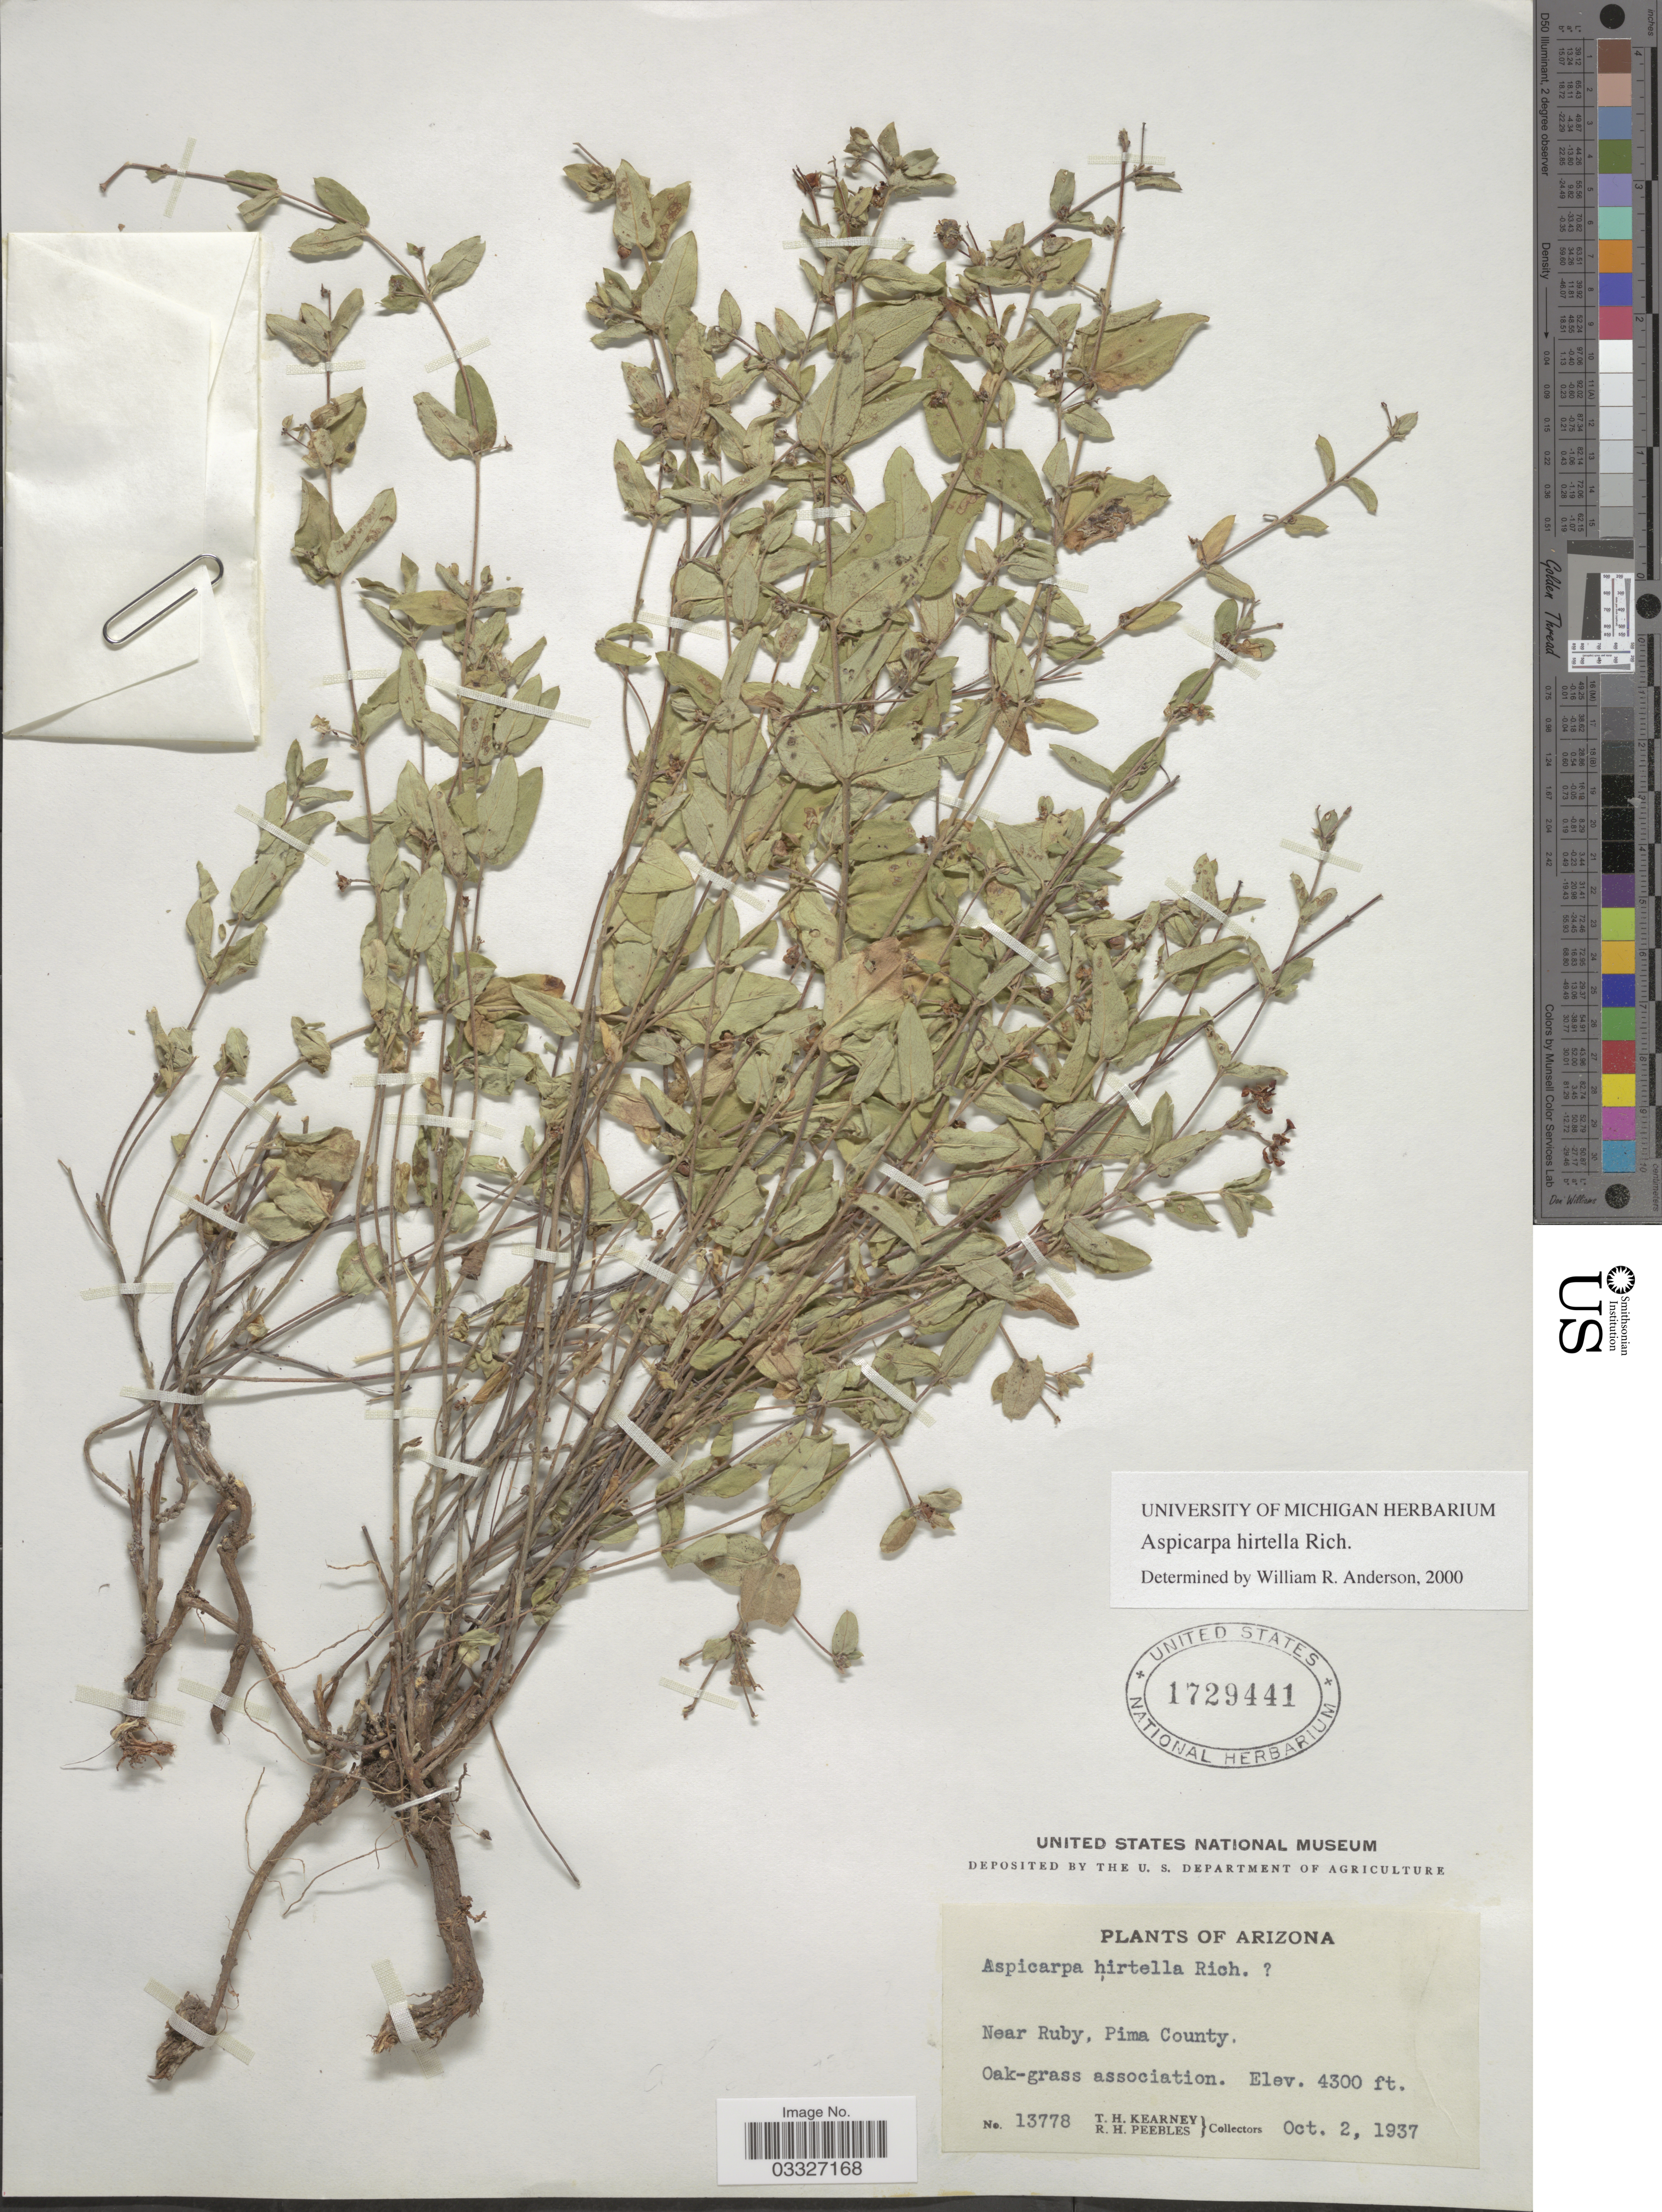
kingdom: Plantae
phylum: Tracheophyta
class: Magnoliopsida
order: Malpighiales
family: Malpighiaceae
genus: Aspicarpa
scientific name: Aspicarpa hirtella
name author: Rich.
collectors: T. H. Kearney & R. H. Peebles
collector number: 13778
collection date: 1937-10-02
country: United States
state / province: Arizona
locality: Near Ruby, Pima County.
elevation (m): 1311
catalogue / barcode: US 1729441